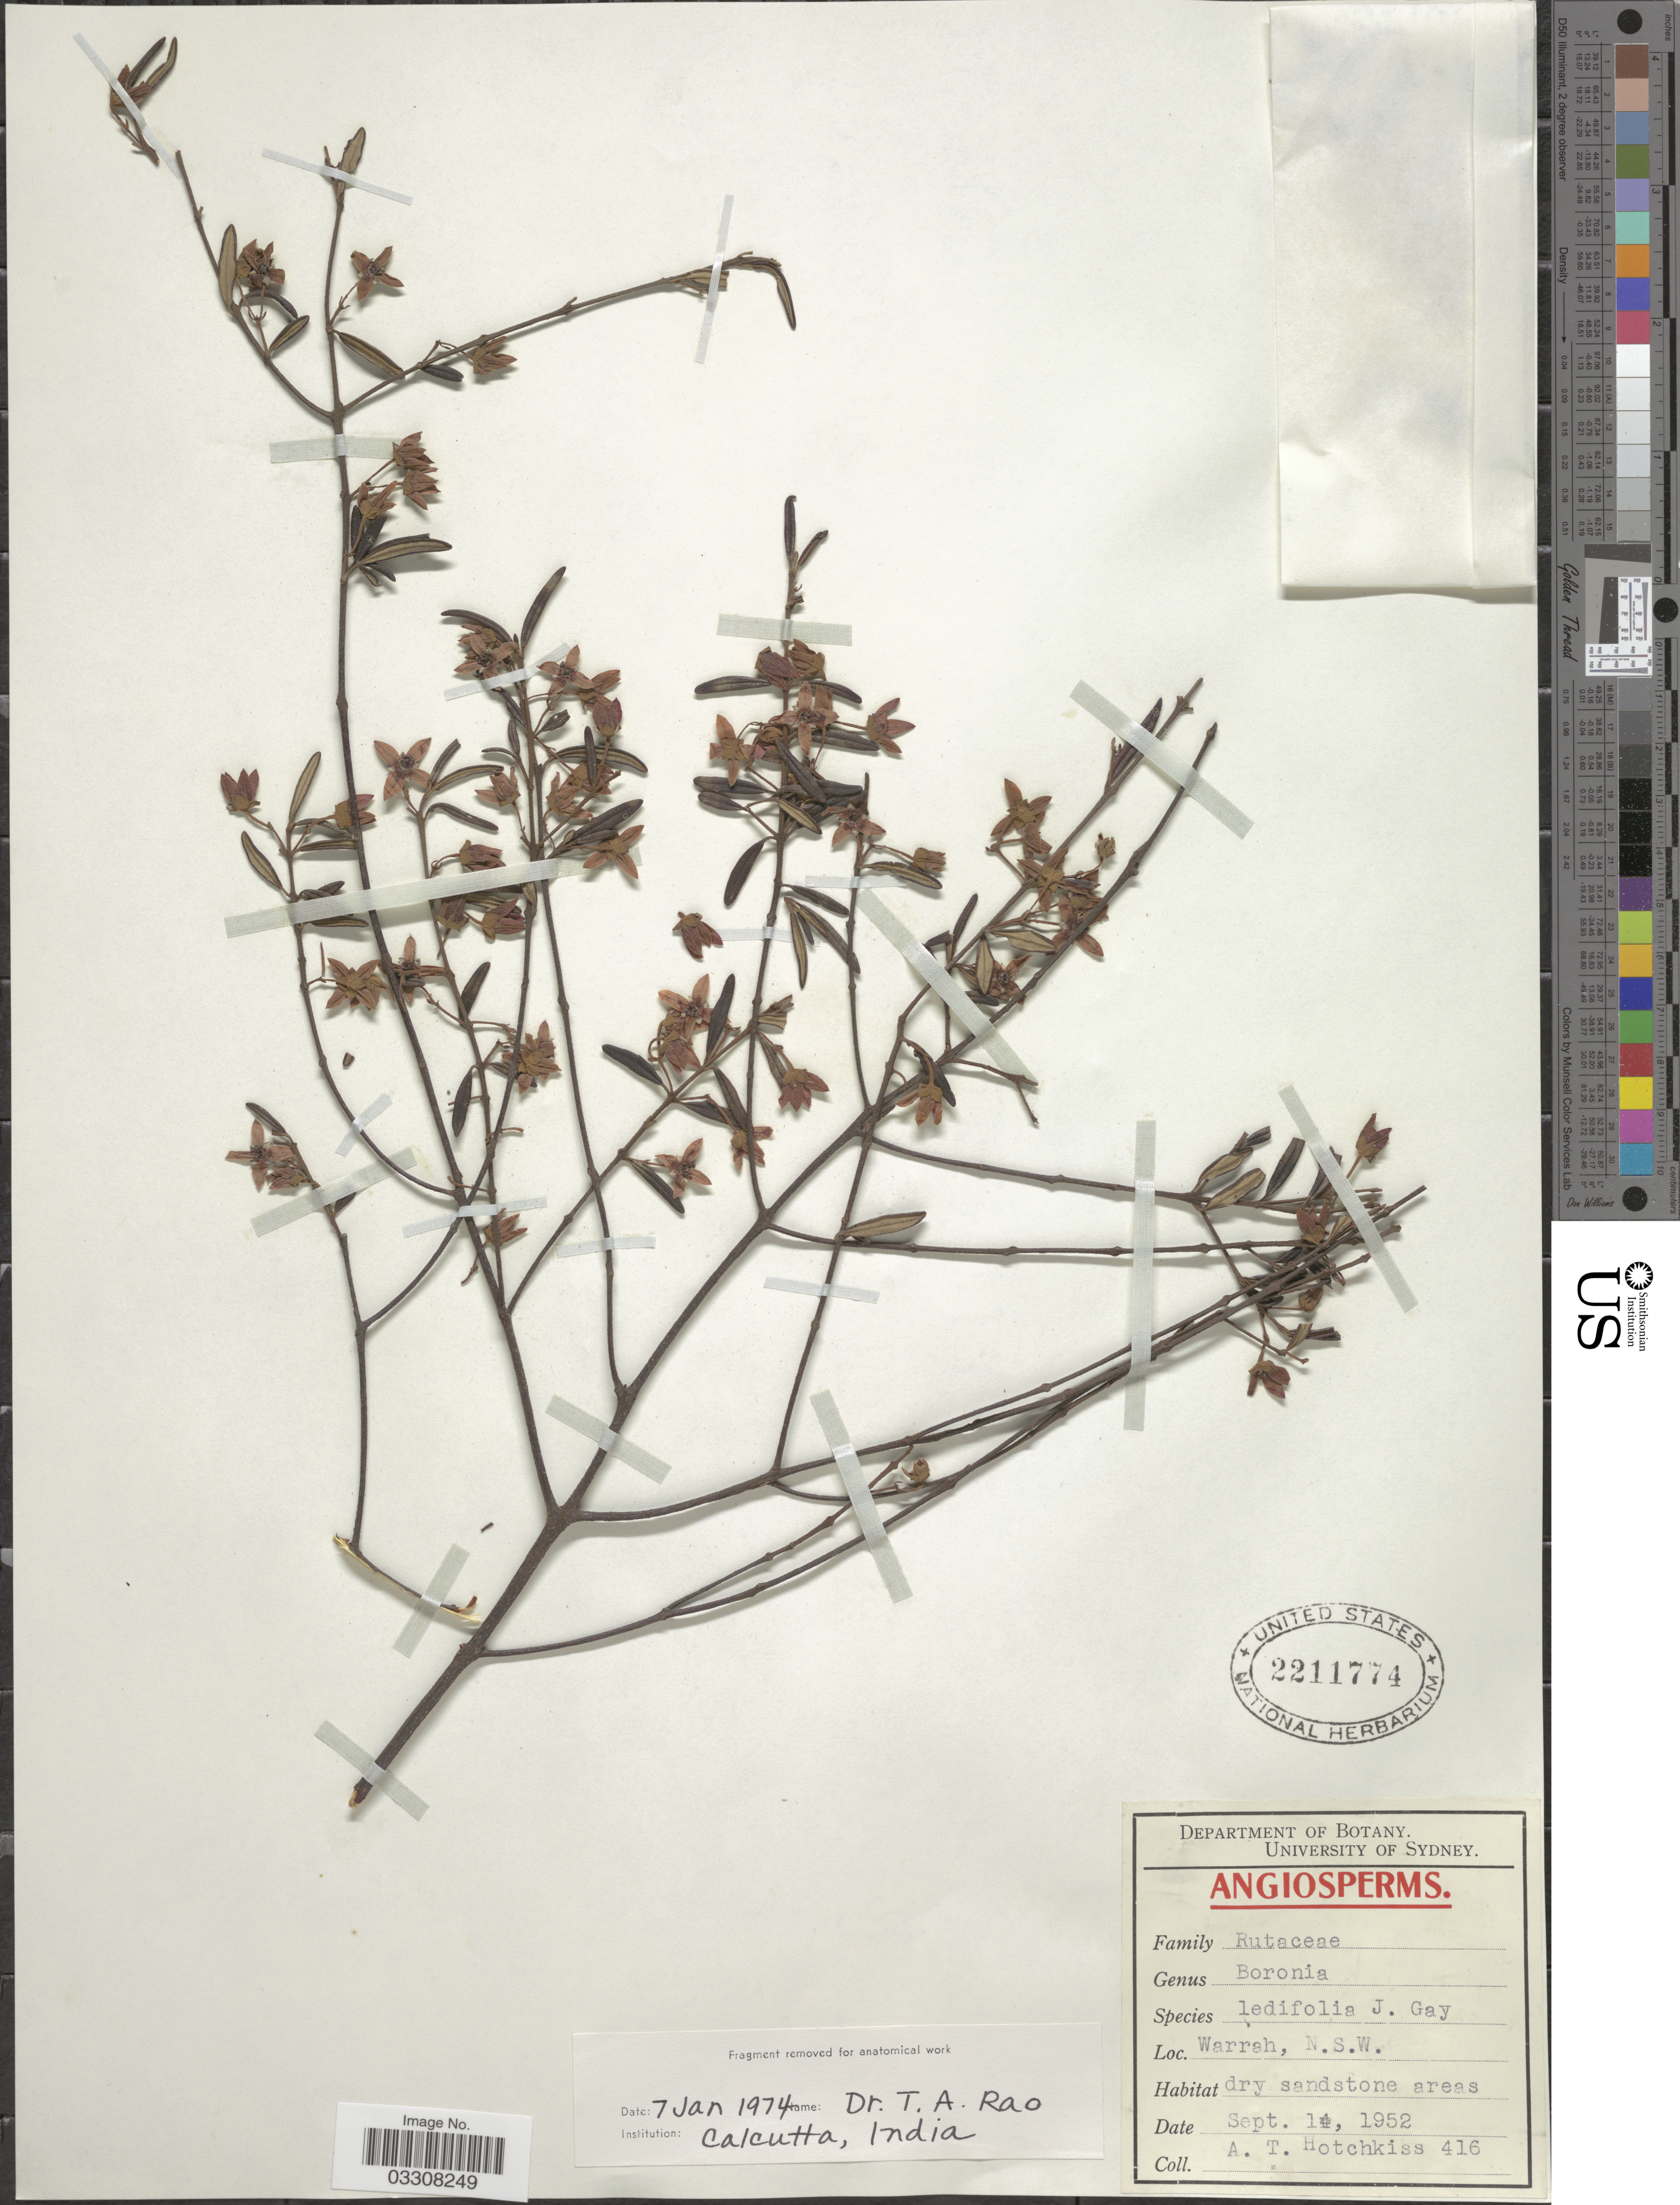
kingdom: Plantae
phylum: Tracheophyta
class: Magnoliopsida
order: Sapindales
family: Rutaceae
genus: Boronia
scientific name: Boronia ledifolia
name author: (Vent.) DC.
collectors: A. Hotchkiss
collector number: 416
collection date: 1952-09-14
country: Australia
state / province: New South Wales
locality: Warrah.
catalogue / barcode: US 2211774